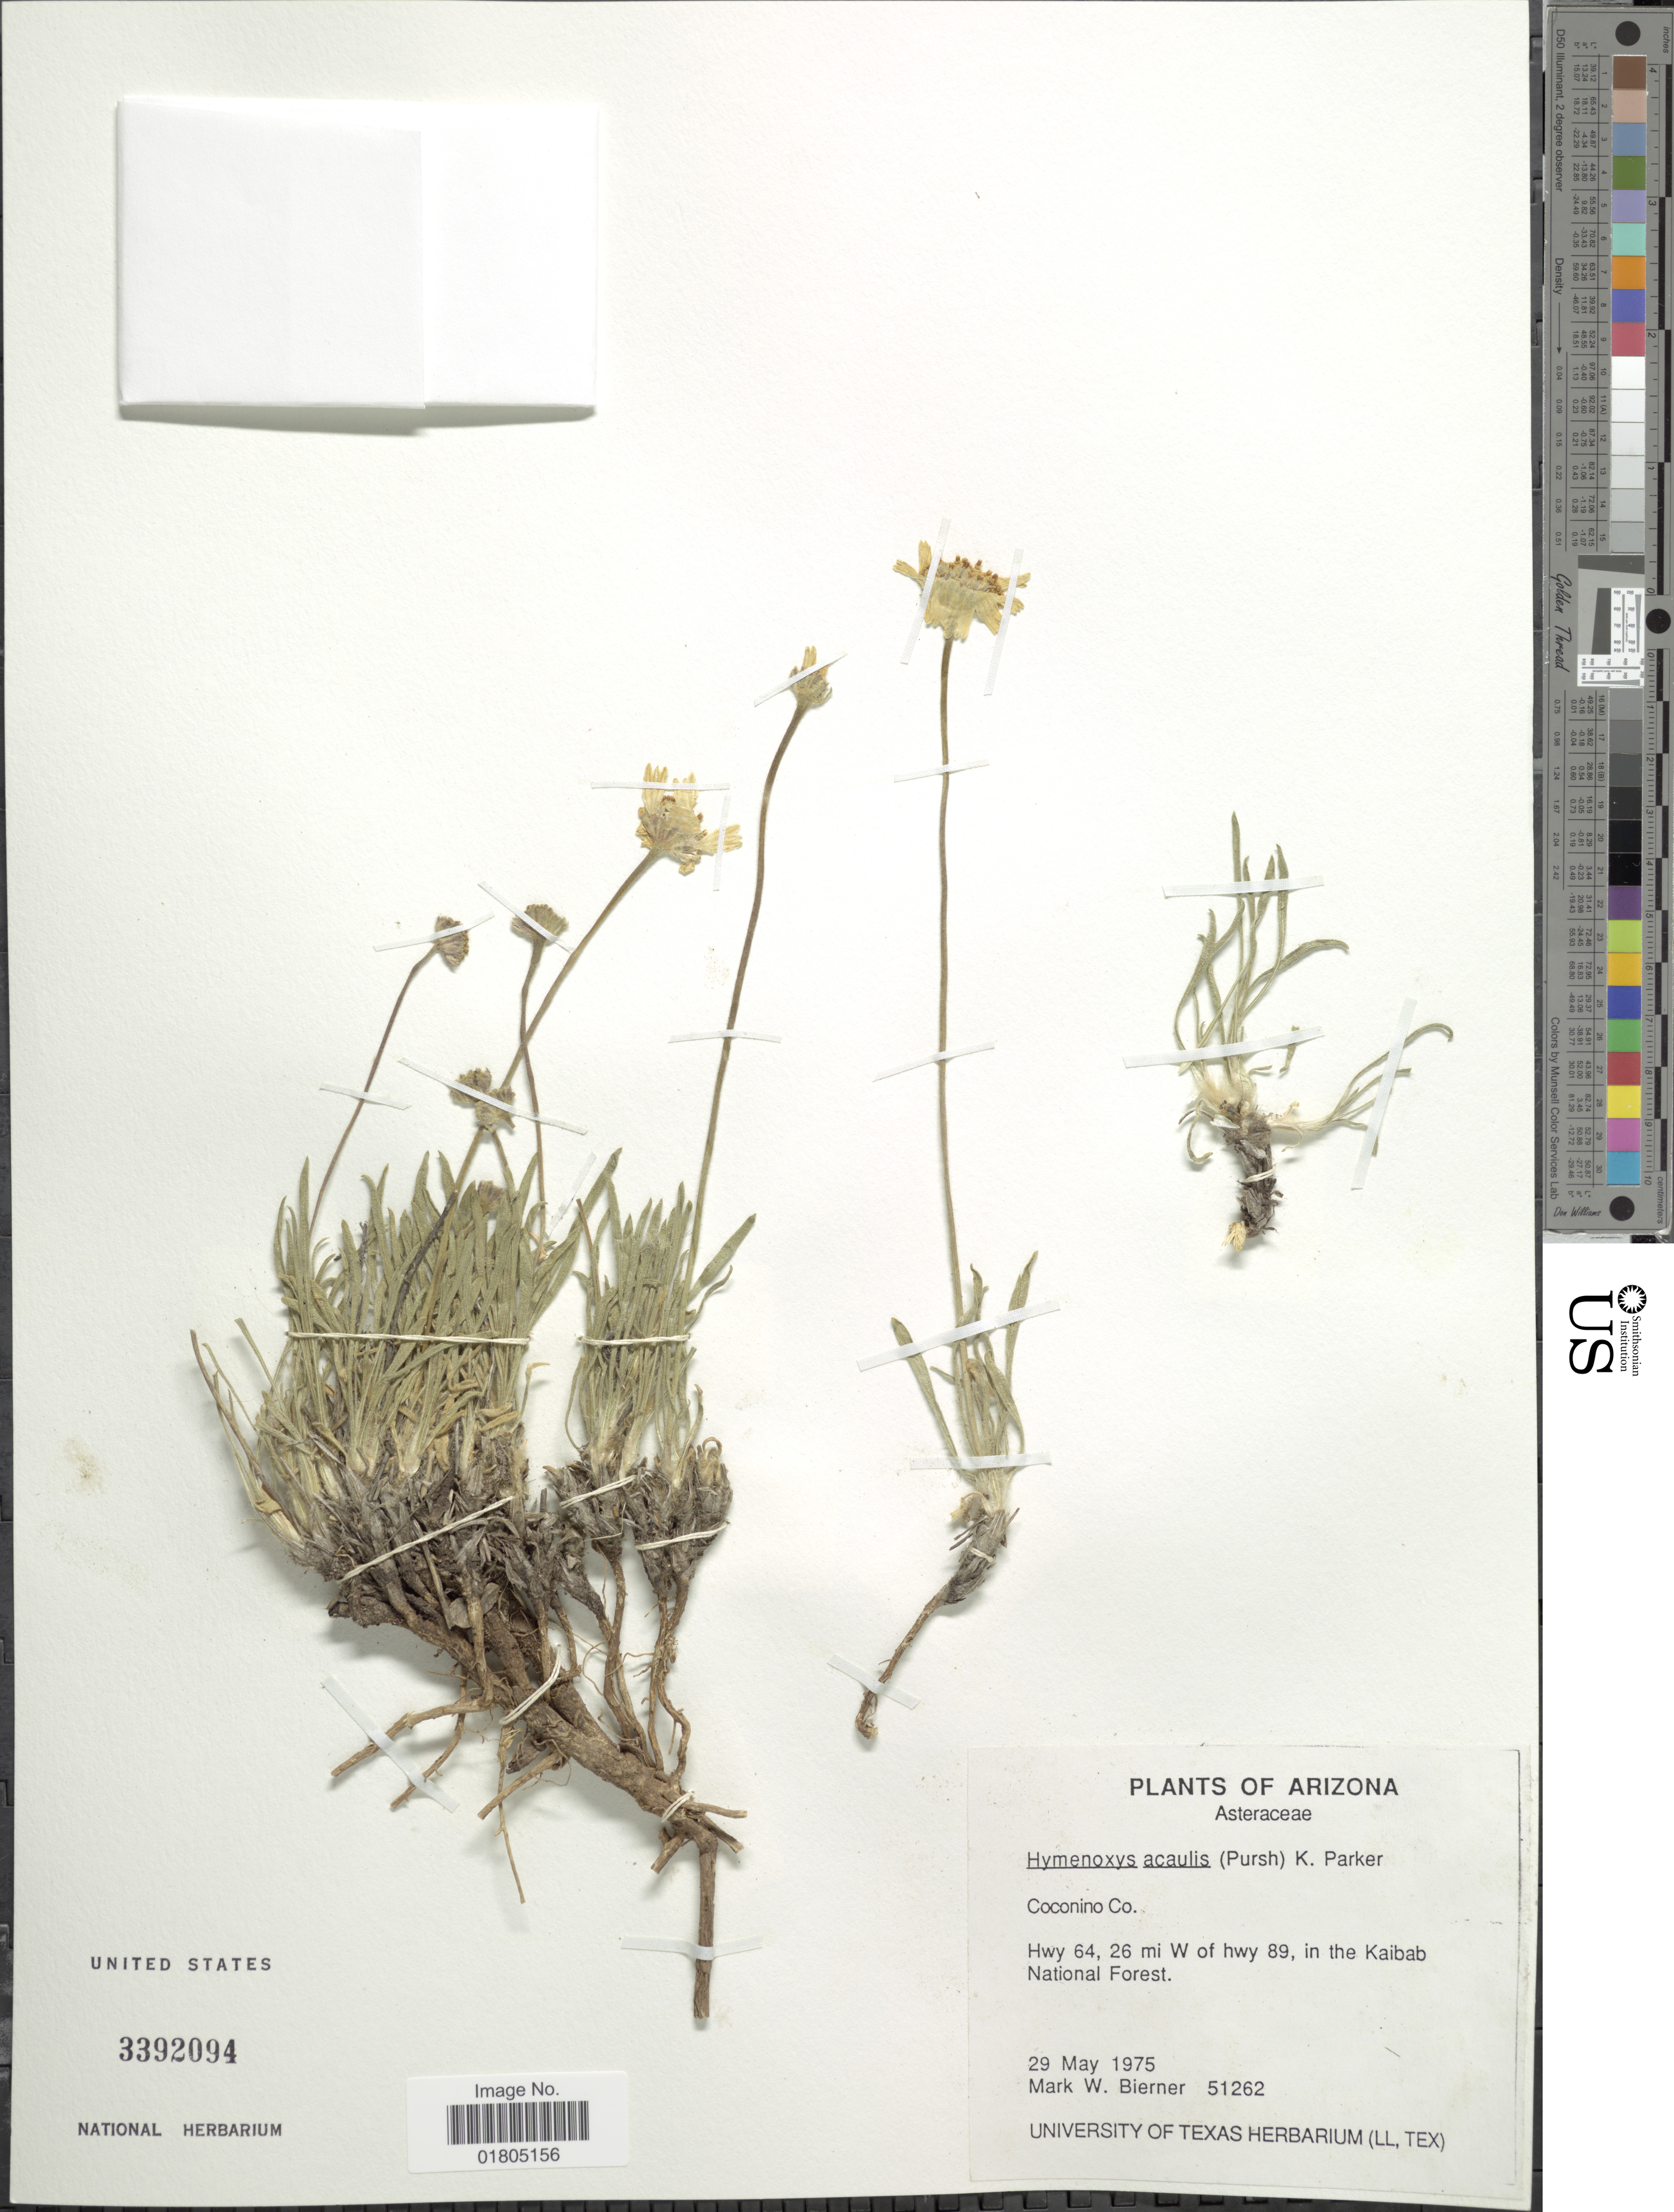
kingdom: Plantae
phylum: Tracheophyta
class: Magnoliopsida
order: Asterales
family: Asteraceae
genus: Actinea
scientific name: Actinea acaulis var. arizonica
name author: (Greene) S.F. Blake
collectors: M. W. Bierner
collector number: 51262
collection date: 1975-05-29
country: United States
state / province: Arizona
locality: Coconino Co., Hwy 64, 26 mi W of Hwy 89, in the Kaibab National Forest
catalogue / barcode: US 3392094